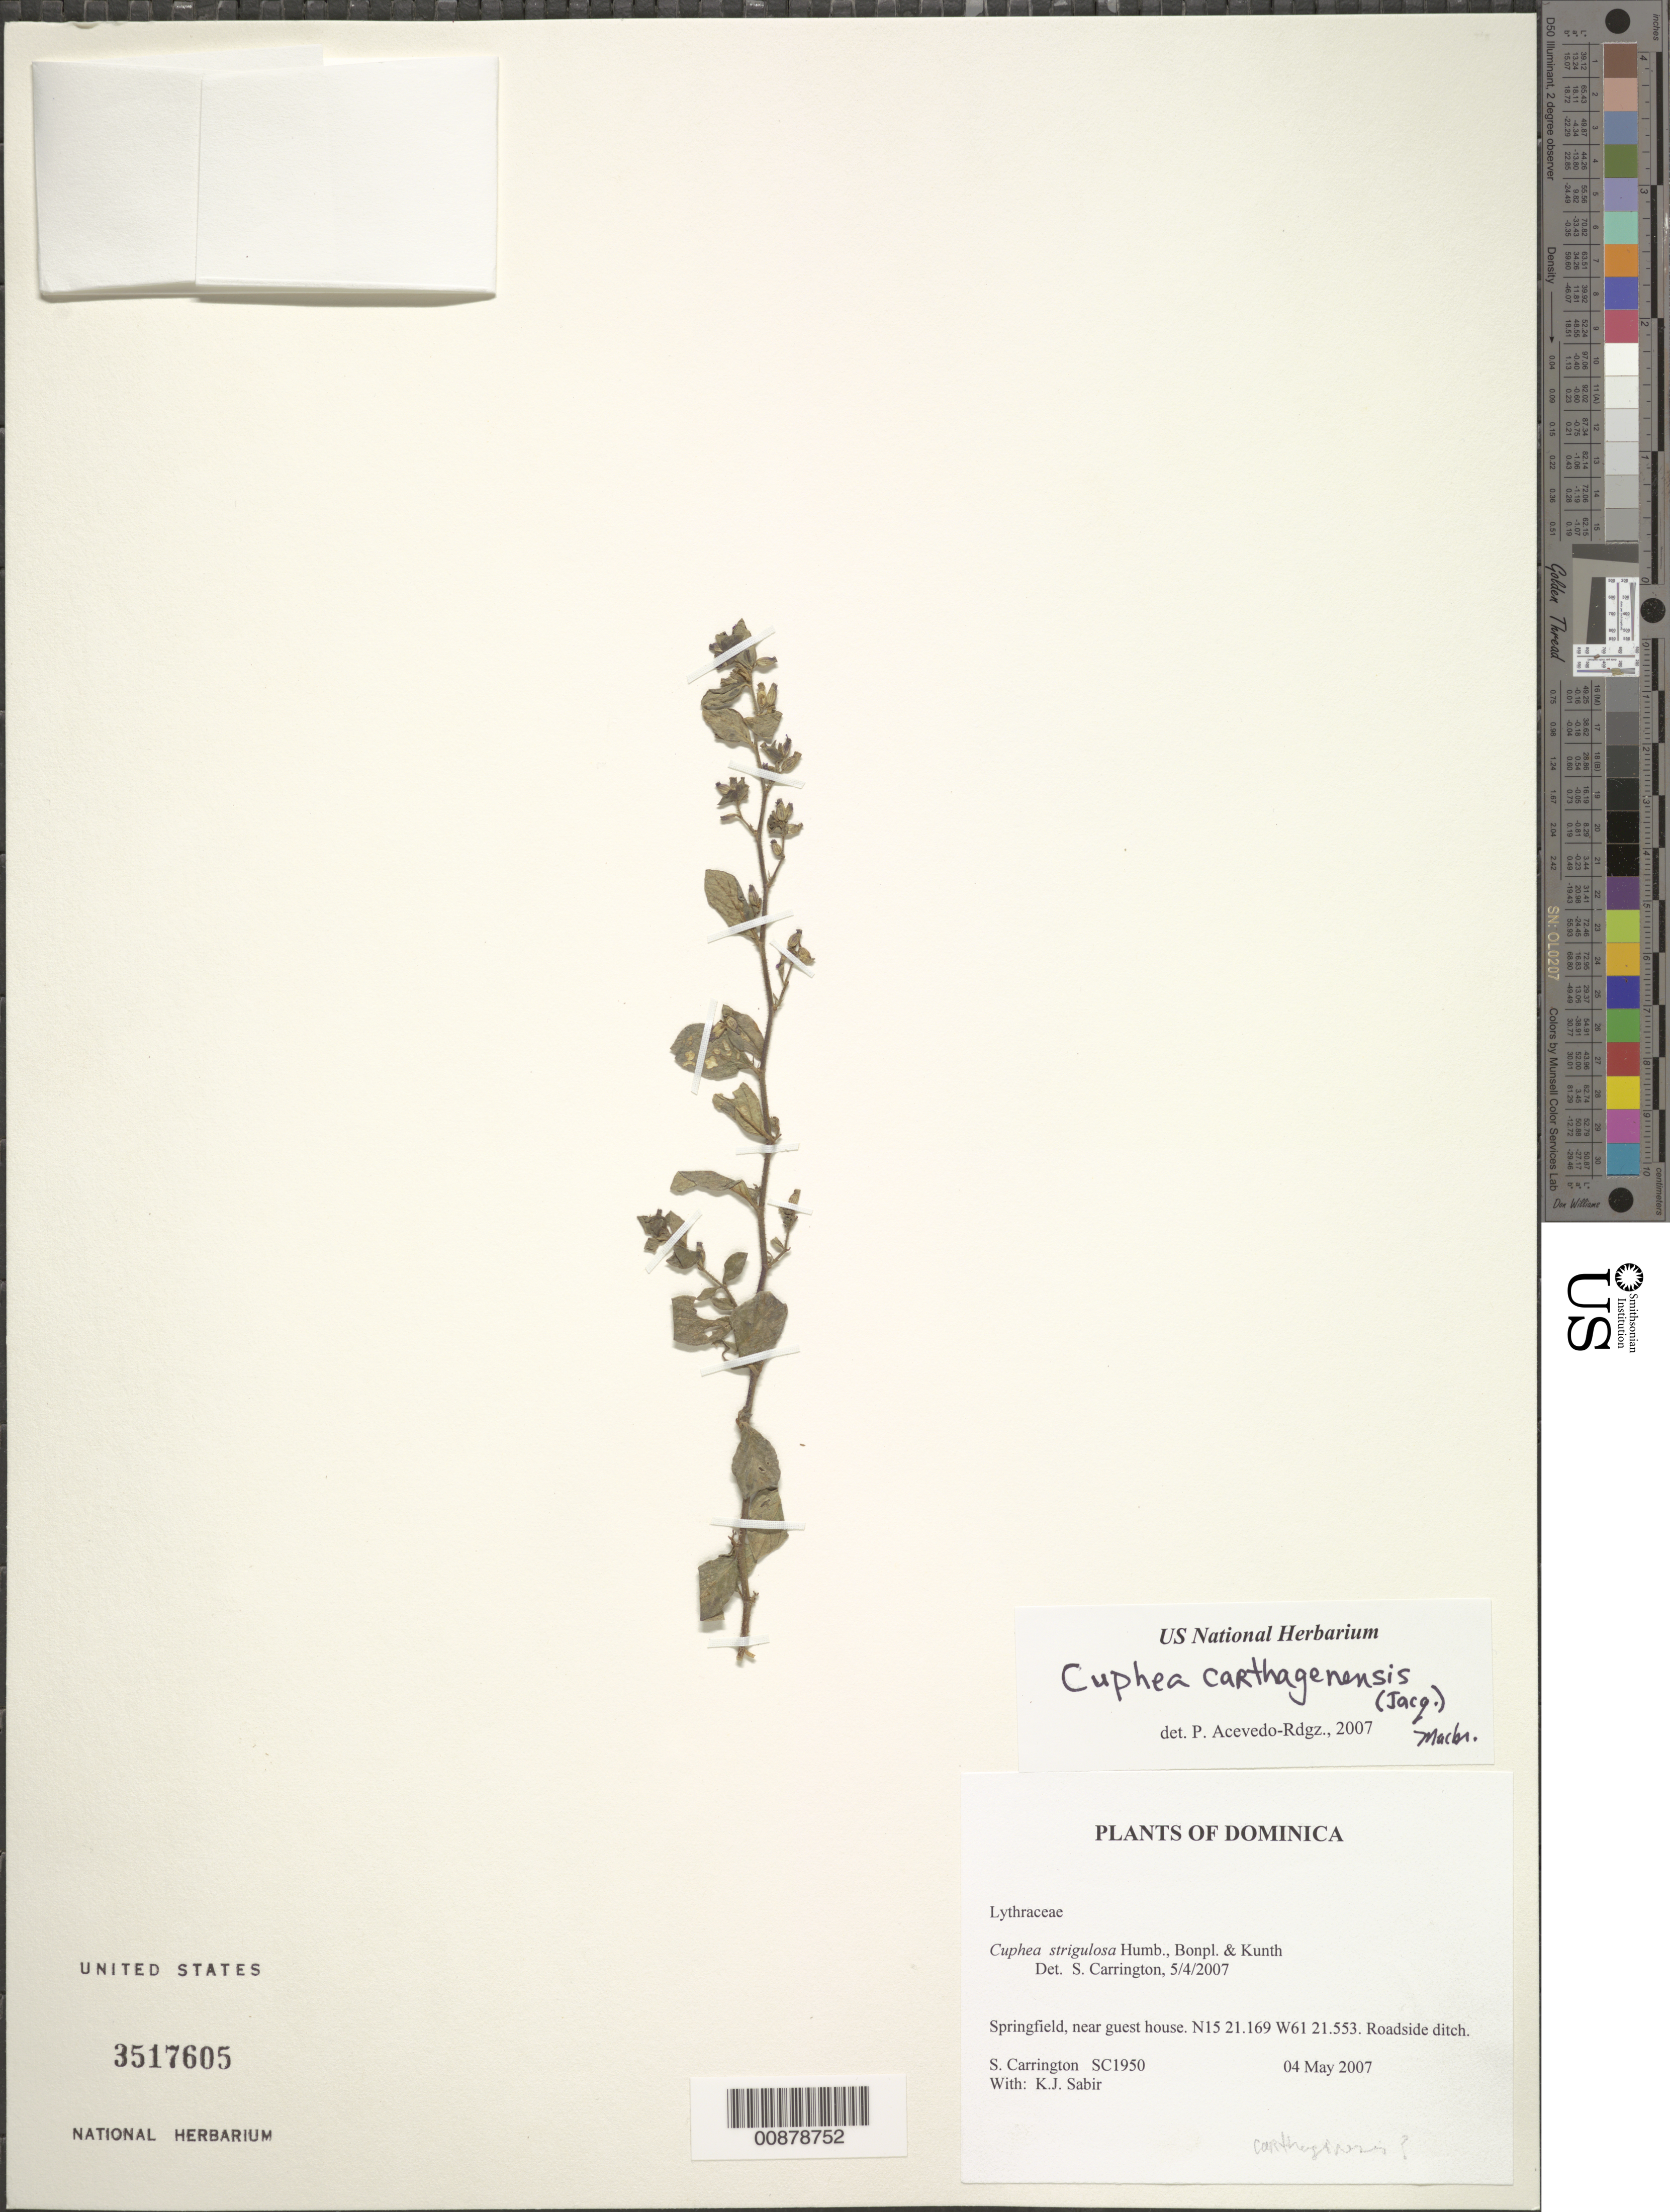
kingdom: Plantae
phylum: Tracheophyta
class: Magnoliopsida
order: Myrtales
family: Lythraceae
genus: Cuphea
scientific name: Cuphea carthagenensis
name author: (Jacq.) J.F. Macbr.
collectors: C. M. S. Carrington & K. Sabir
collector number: SC 1950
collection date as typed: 04 May 2007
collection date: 2007-05-04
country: Dominica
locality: Springfield, near guest house.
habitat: Roadside ditch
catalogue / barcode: US 3517605